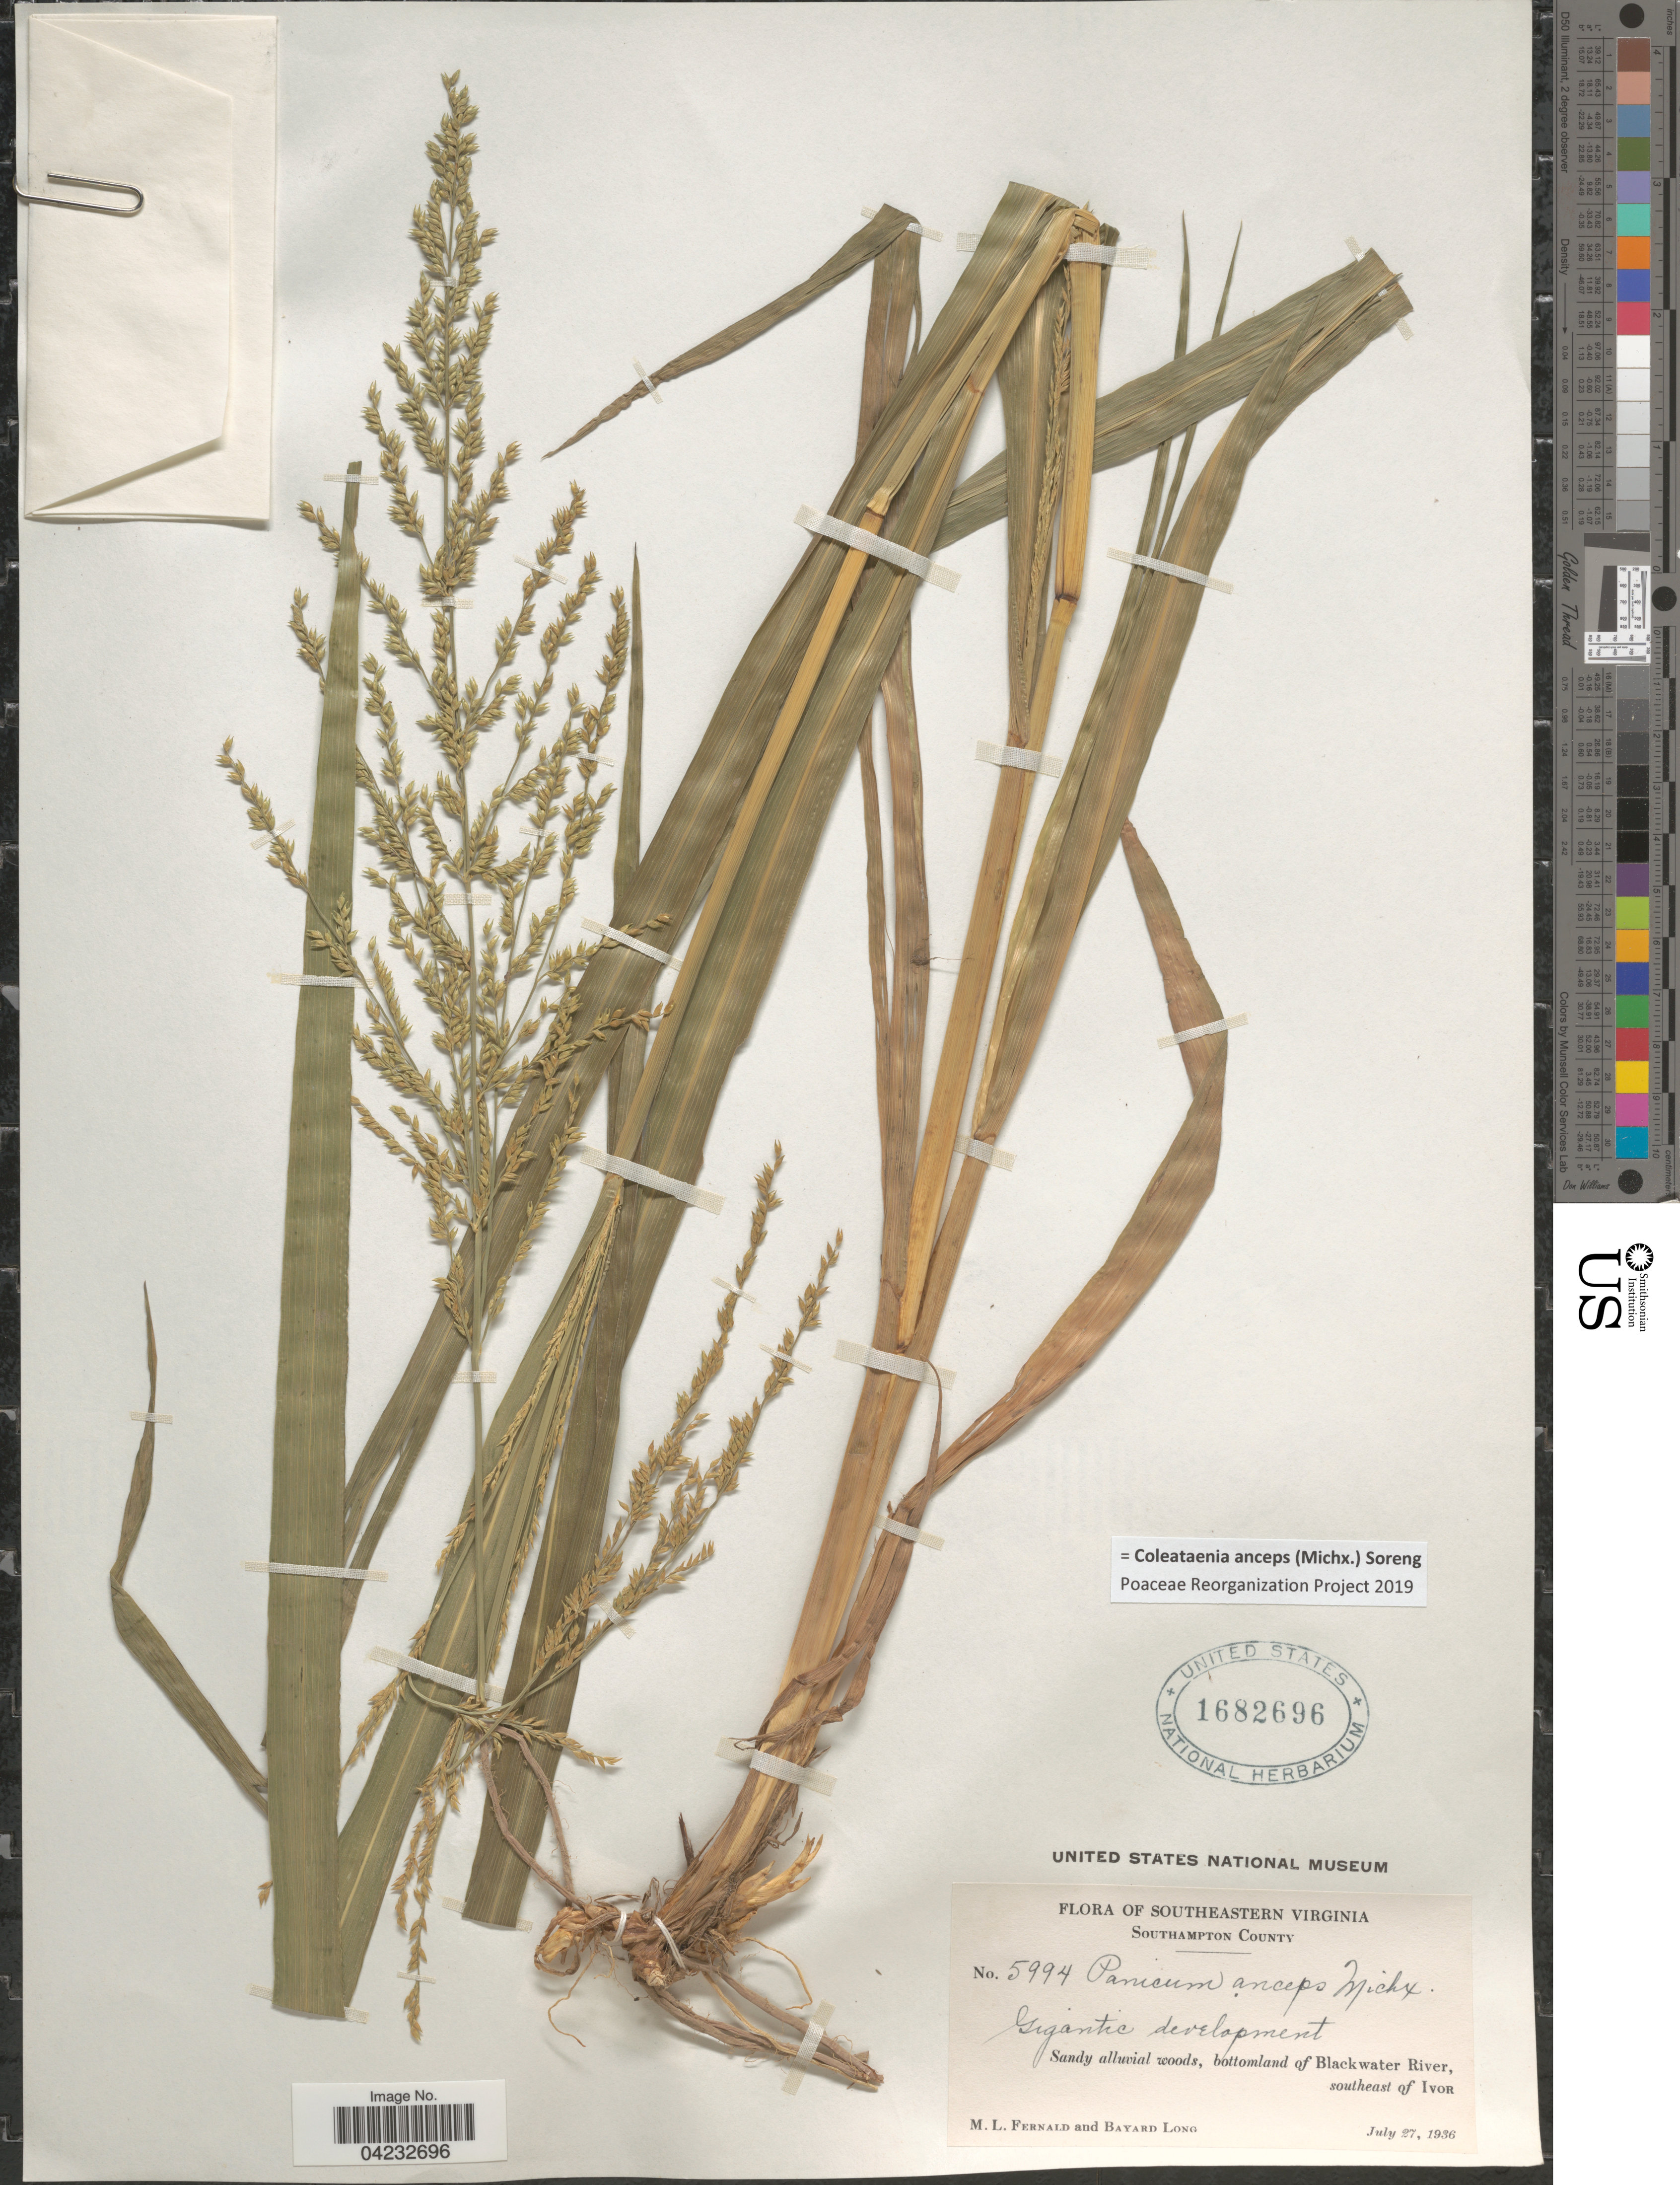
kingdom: Plantae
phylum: Tracheophyta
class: Liliopsida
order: Poales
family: Poaceae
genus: Coleataenia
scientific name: Coleataenia anceps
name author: (Michx.) Soreng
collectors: M. L. Fernald & B. Long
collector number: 5994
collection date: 1936-07-27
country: United States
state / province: Virginia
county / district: Southampton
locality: Southeastern Virginia. Southampton County. Bottomland of Blackwater River, southeast of Ivor.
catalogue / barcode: US 1682696